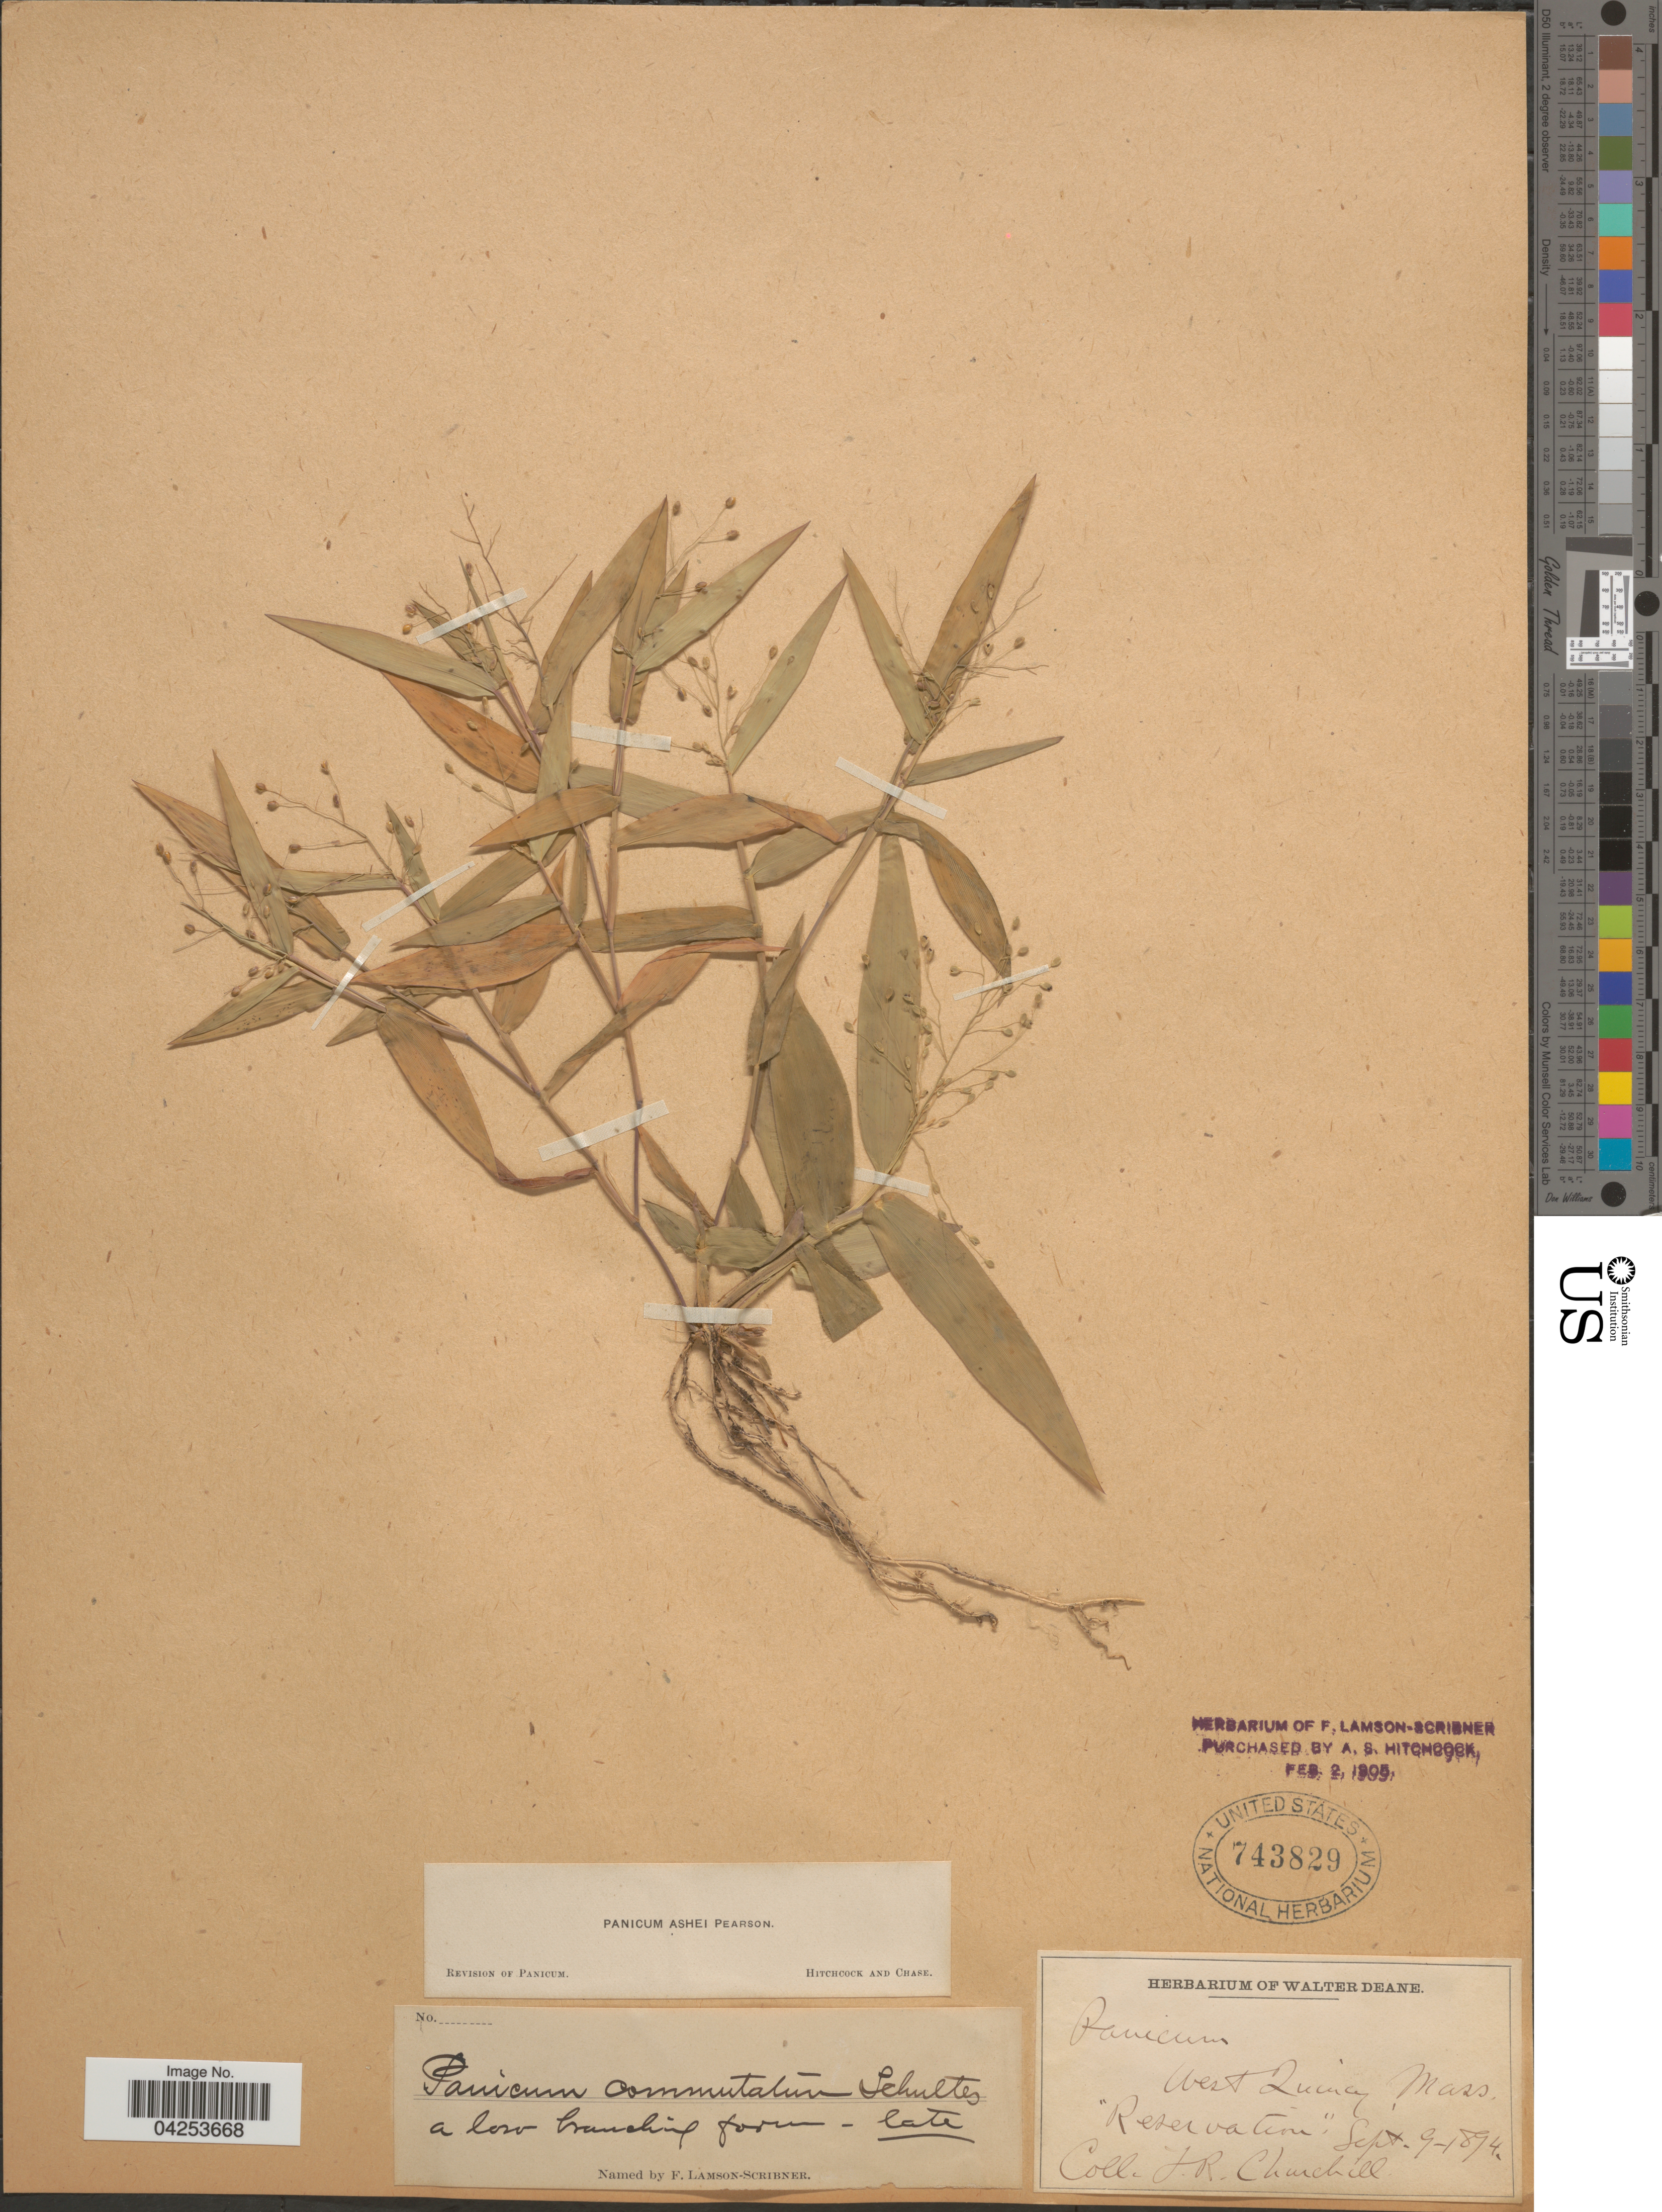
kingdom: Plantae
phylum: Tracheophyta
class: Liliopsida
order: Poales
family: Poaceae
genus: Dichanthelium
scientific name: Dichanthelium commutatum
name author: (Schult.) Gould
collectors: J. Churchill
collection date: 1894-09-09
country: United States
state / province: Massachusetts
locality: West Quincy. "Reservation".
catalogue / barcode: US 743829